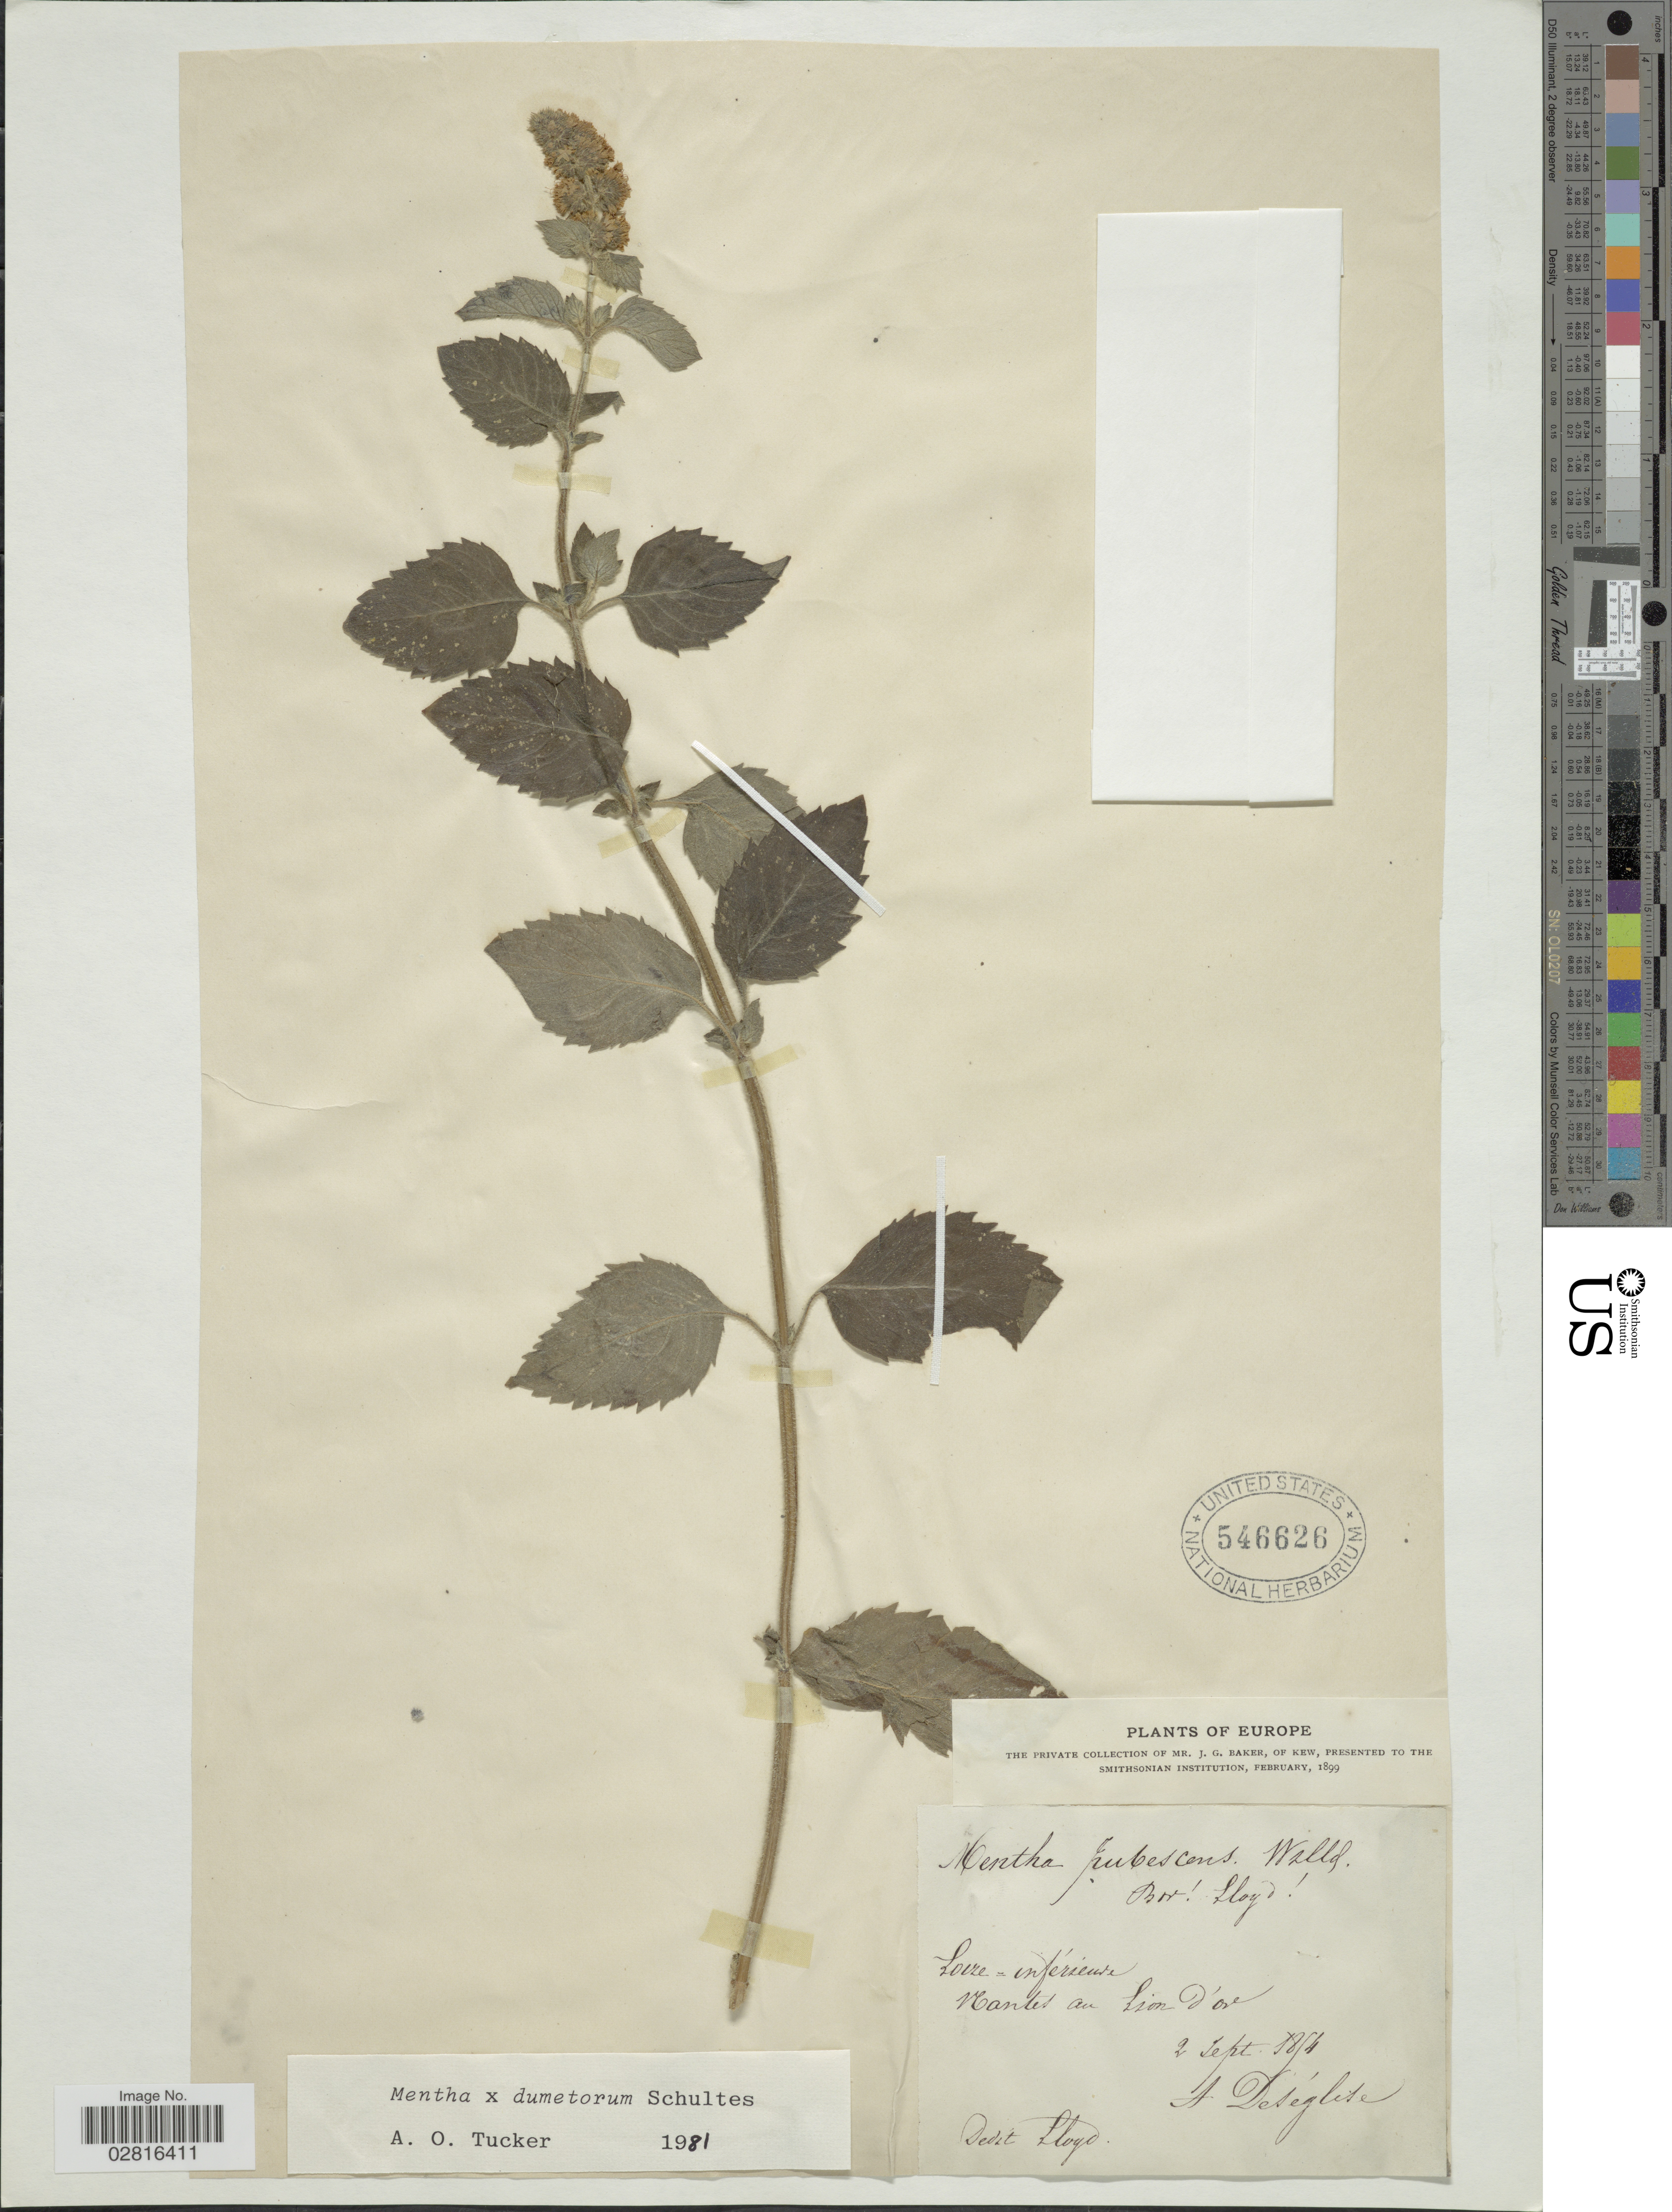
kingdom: Plantae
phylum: Tracheophyta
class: Magnoliopsida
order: Lamiales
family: Lamiaceae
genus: Mentha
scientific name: Mentha x dumetorum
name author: Schult.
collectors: A. Deseglise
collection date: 1854-09-02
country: France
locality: Louze=inferieure, Montes au Lion d'ore. [interpreted] Europe.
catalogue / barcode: US 546626